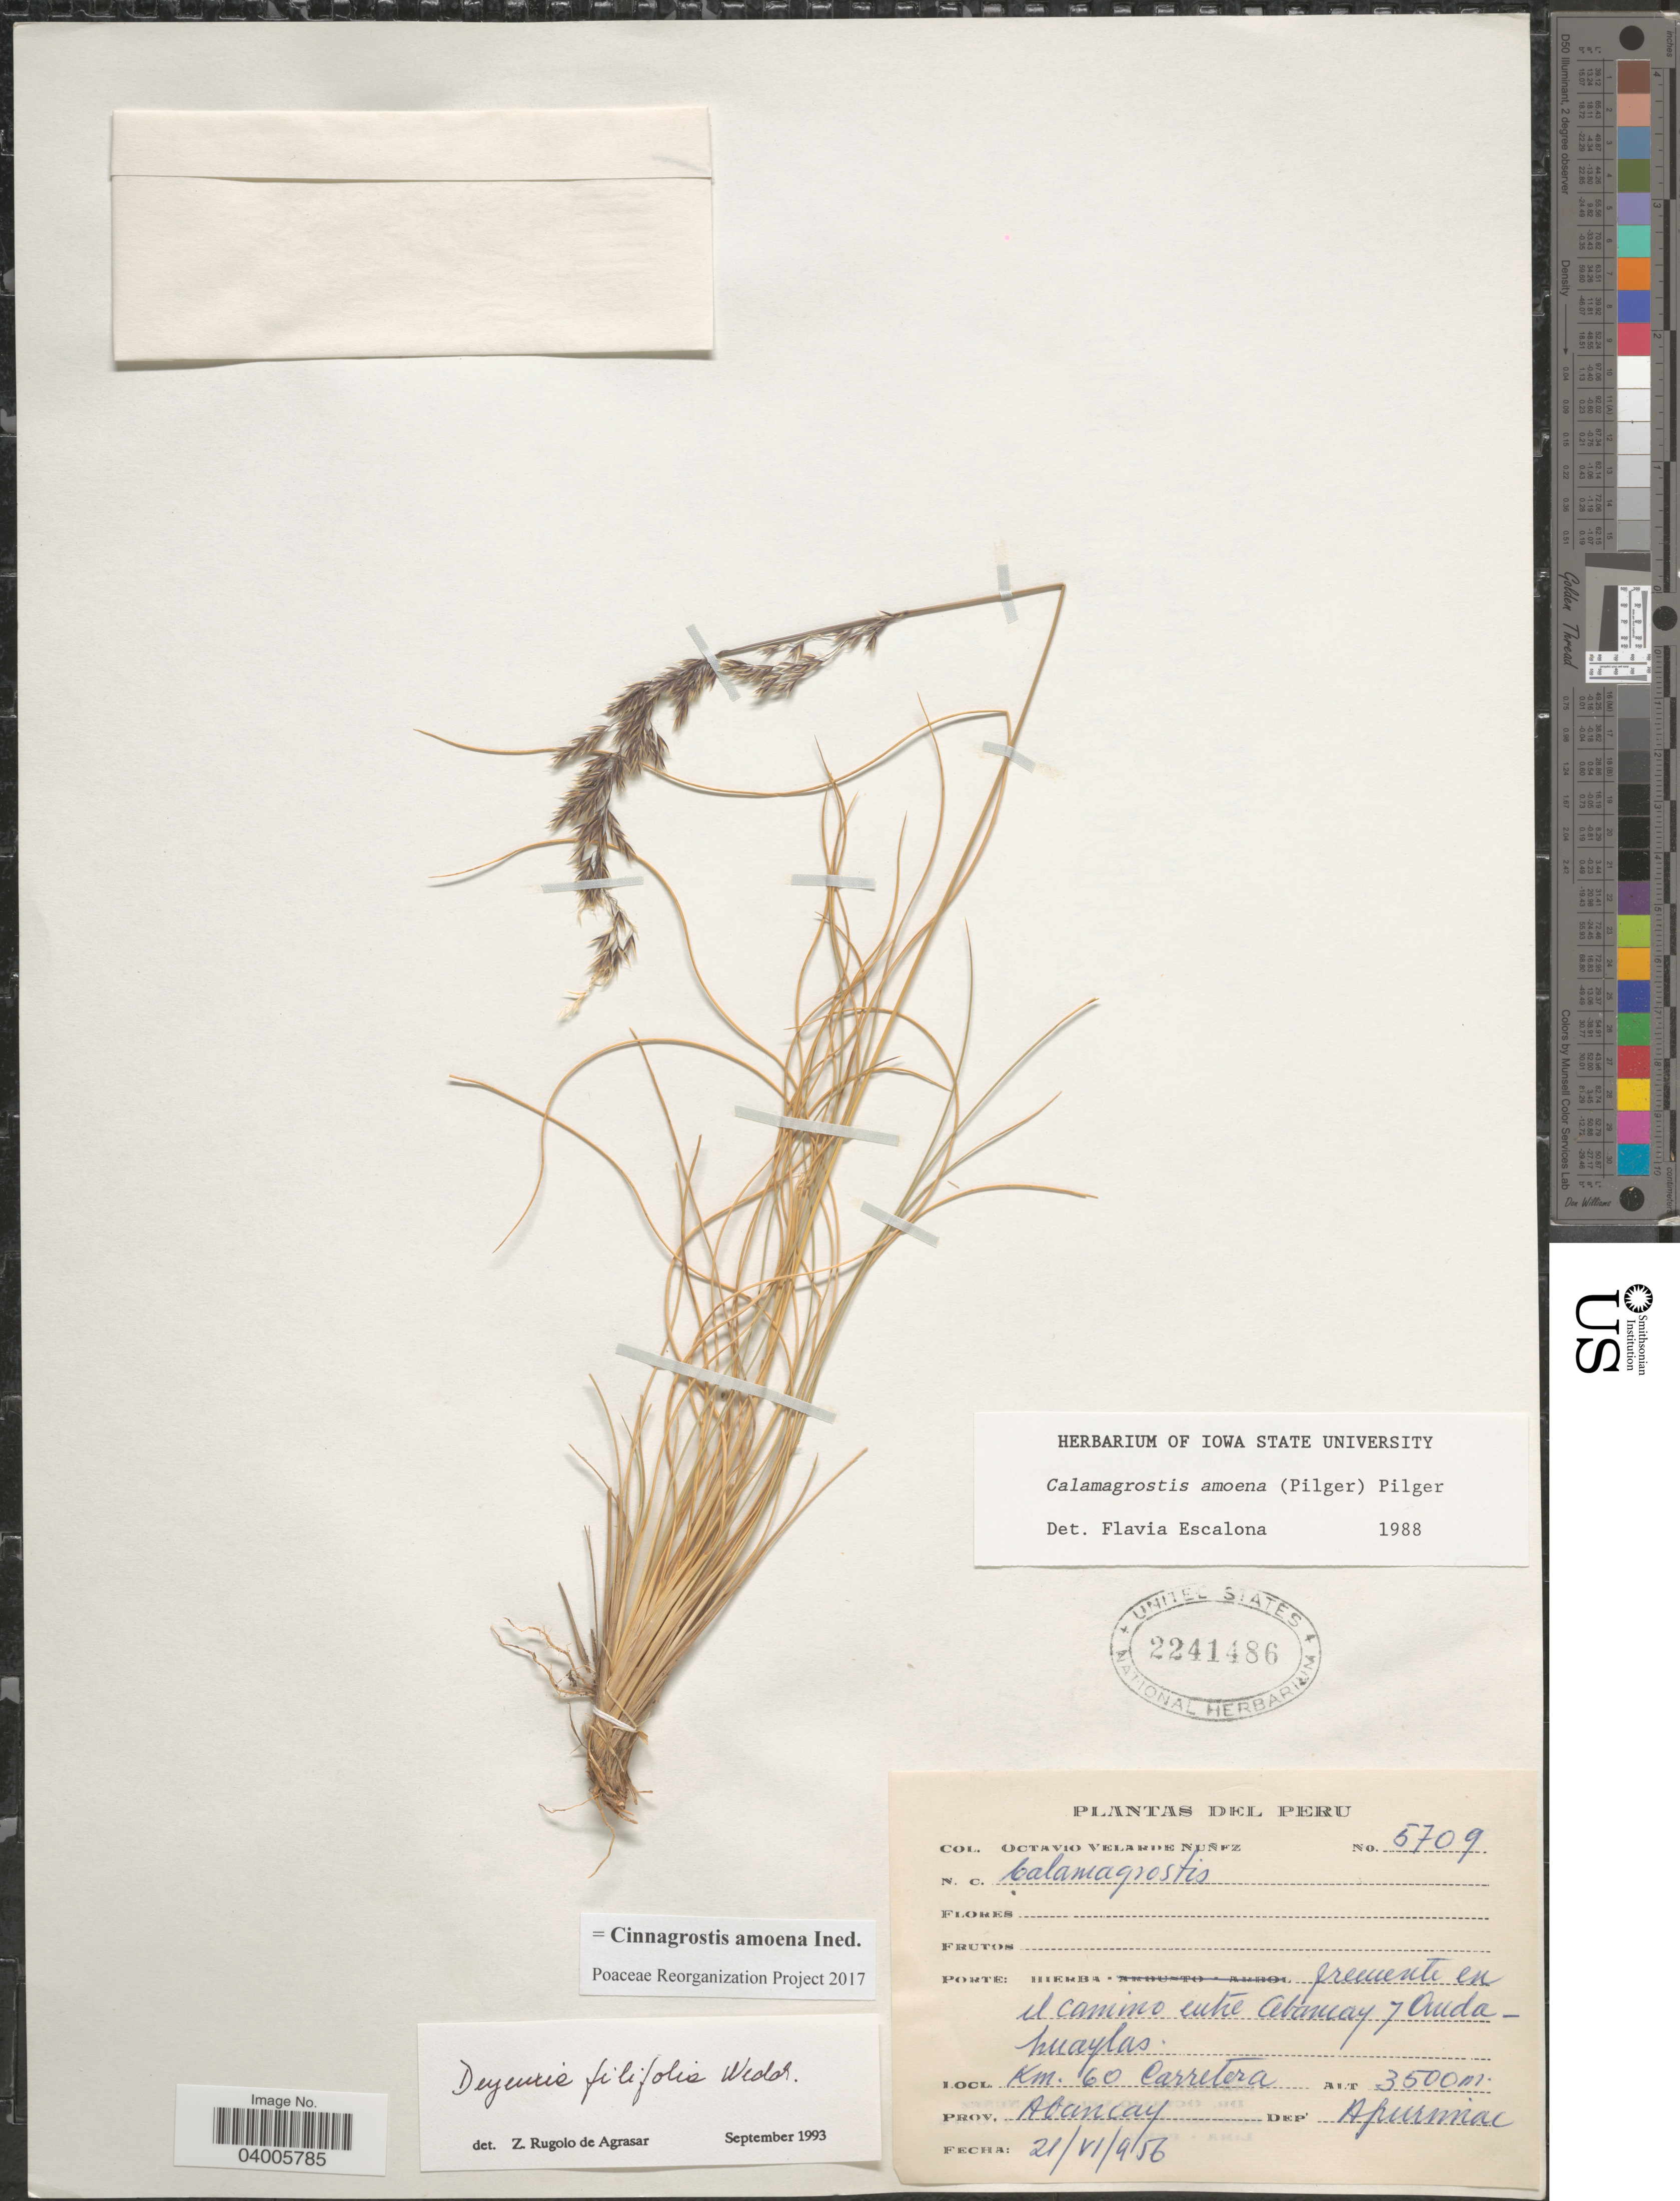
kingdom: Plantae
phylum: Tracheophyta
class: Liliopsida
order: Poales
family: Poaceae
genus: Cinnagrostis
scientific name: Cinnagrostis filifolia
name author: (Wedd.) P.M. Peterson et al.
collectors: O. Velarde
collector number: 5709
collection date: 1956-06-21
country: Peru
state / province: Apurímac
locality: Km. 60 Carretera, el camino entre Abancay y Andahuaylas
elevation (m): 3500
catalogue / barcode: US 2241486